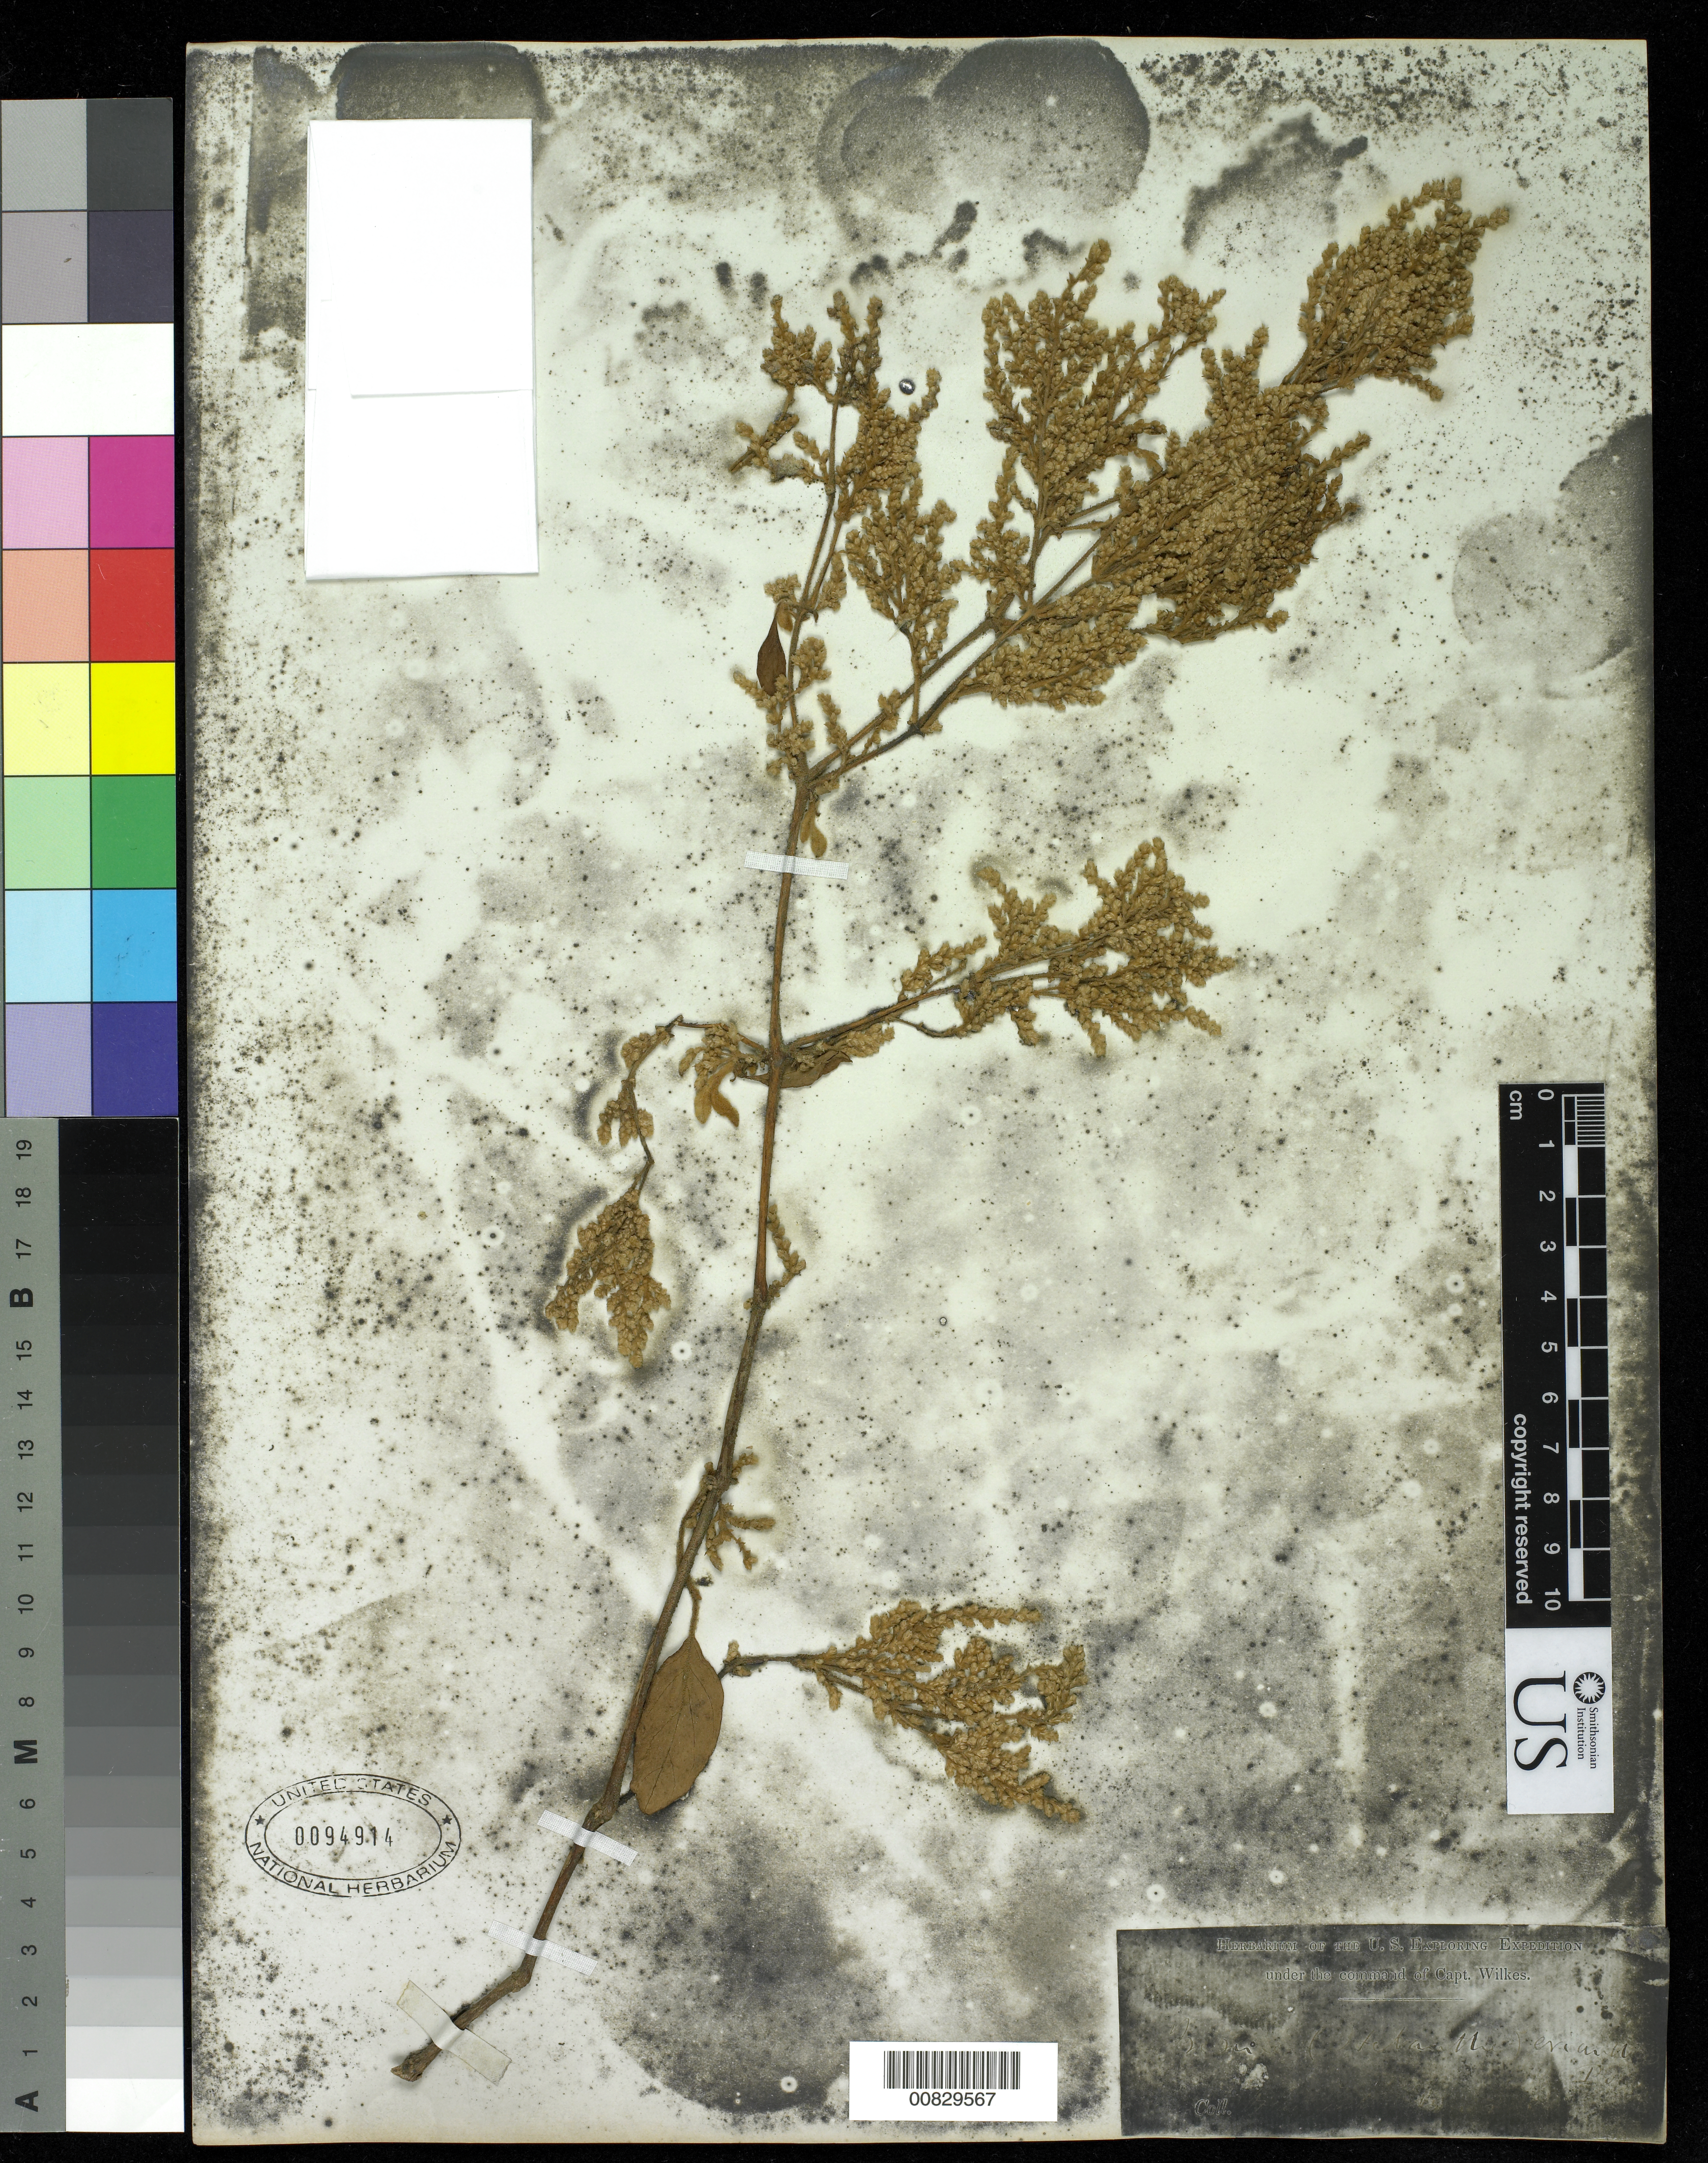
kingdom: Plantae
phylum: Tracheophyta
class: Magnoliopsida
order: Caryophyllales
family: Amaranthaceae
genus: Pfaffia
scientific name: Pfaffia eriantha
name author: Kuntze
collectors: Wilkes Explor. Exped.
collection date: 1838/1842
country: Brazil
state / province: Rio de Janeiro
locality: Organ Mountains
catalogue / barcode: US 94914